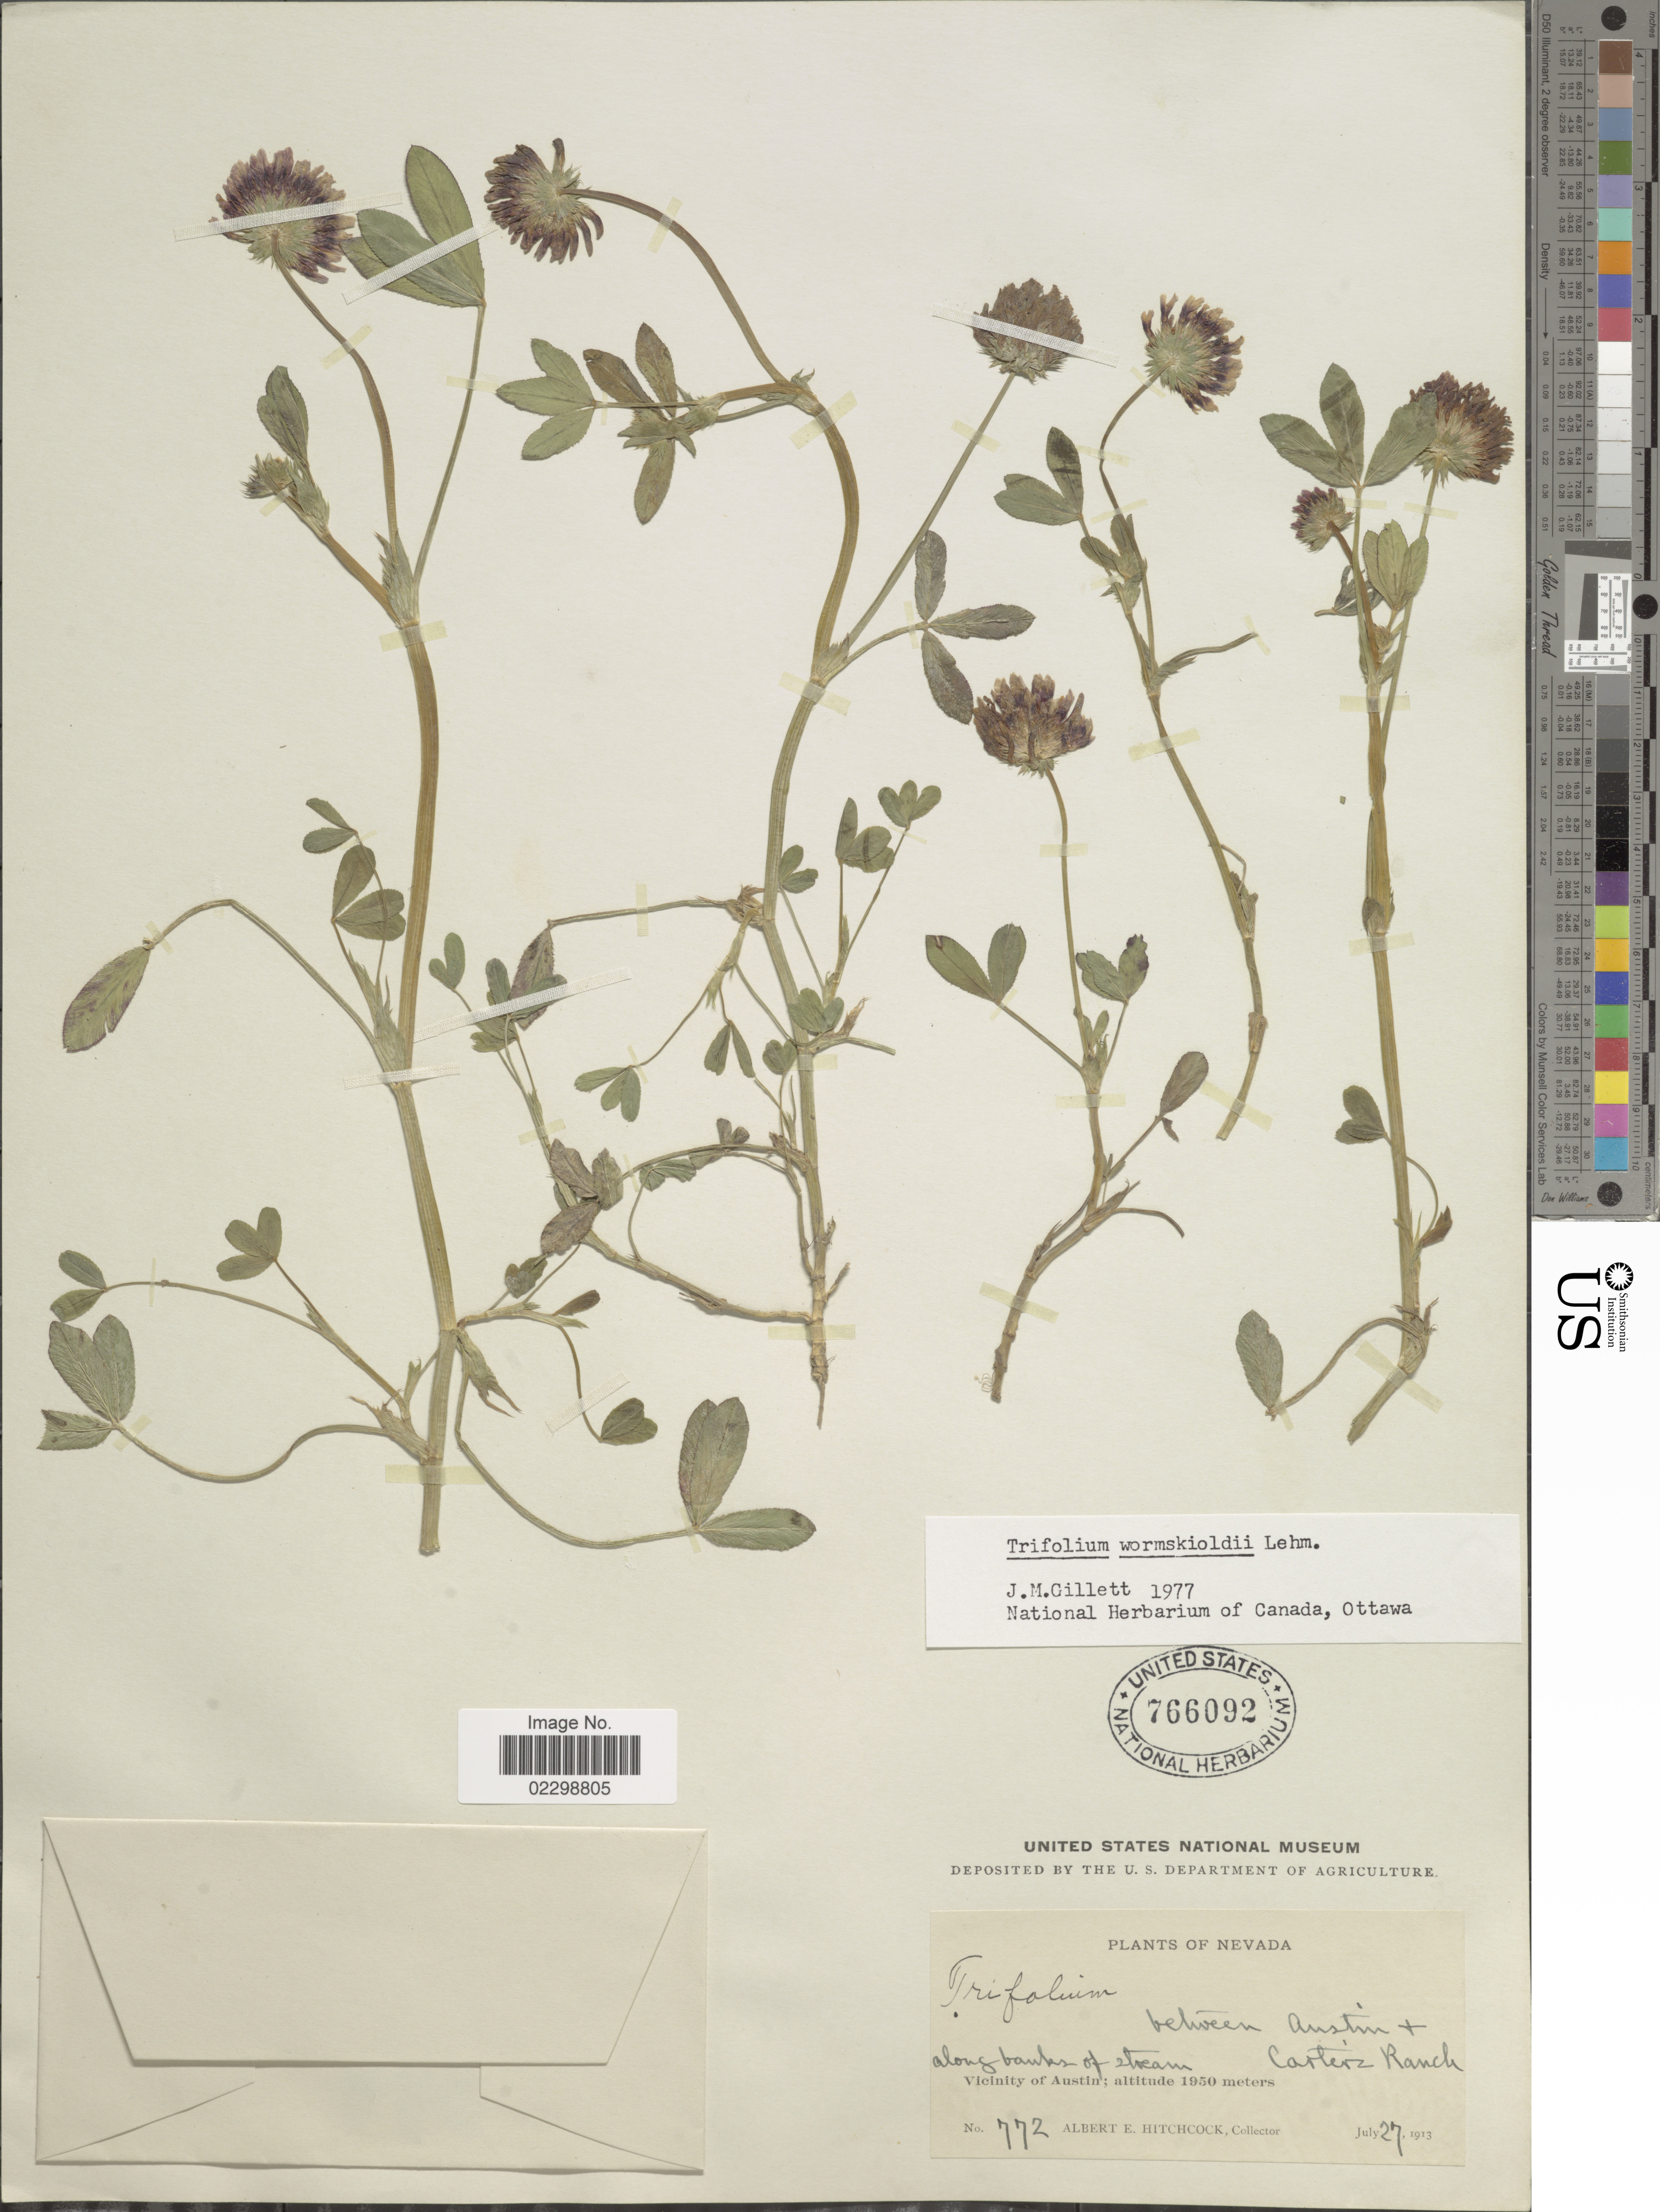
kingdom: Plantae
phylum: Tracheophyta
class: Magnoliopsida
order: Fabales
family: Fabaceae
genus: Trifolium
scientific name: Trifolium wormskioldii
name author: Lehm.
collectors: A. Hitchcock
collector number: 772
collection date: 1913-07-27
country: United States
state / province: Nevada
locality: Between Austin + Cartier Ranch, Vicinity of Austin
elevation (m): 1950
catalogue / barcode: US 766092